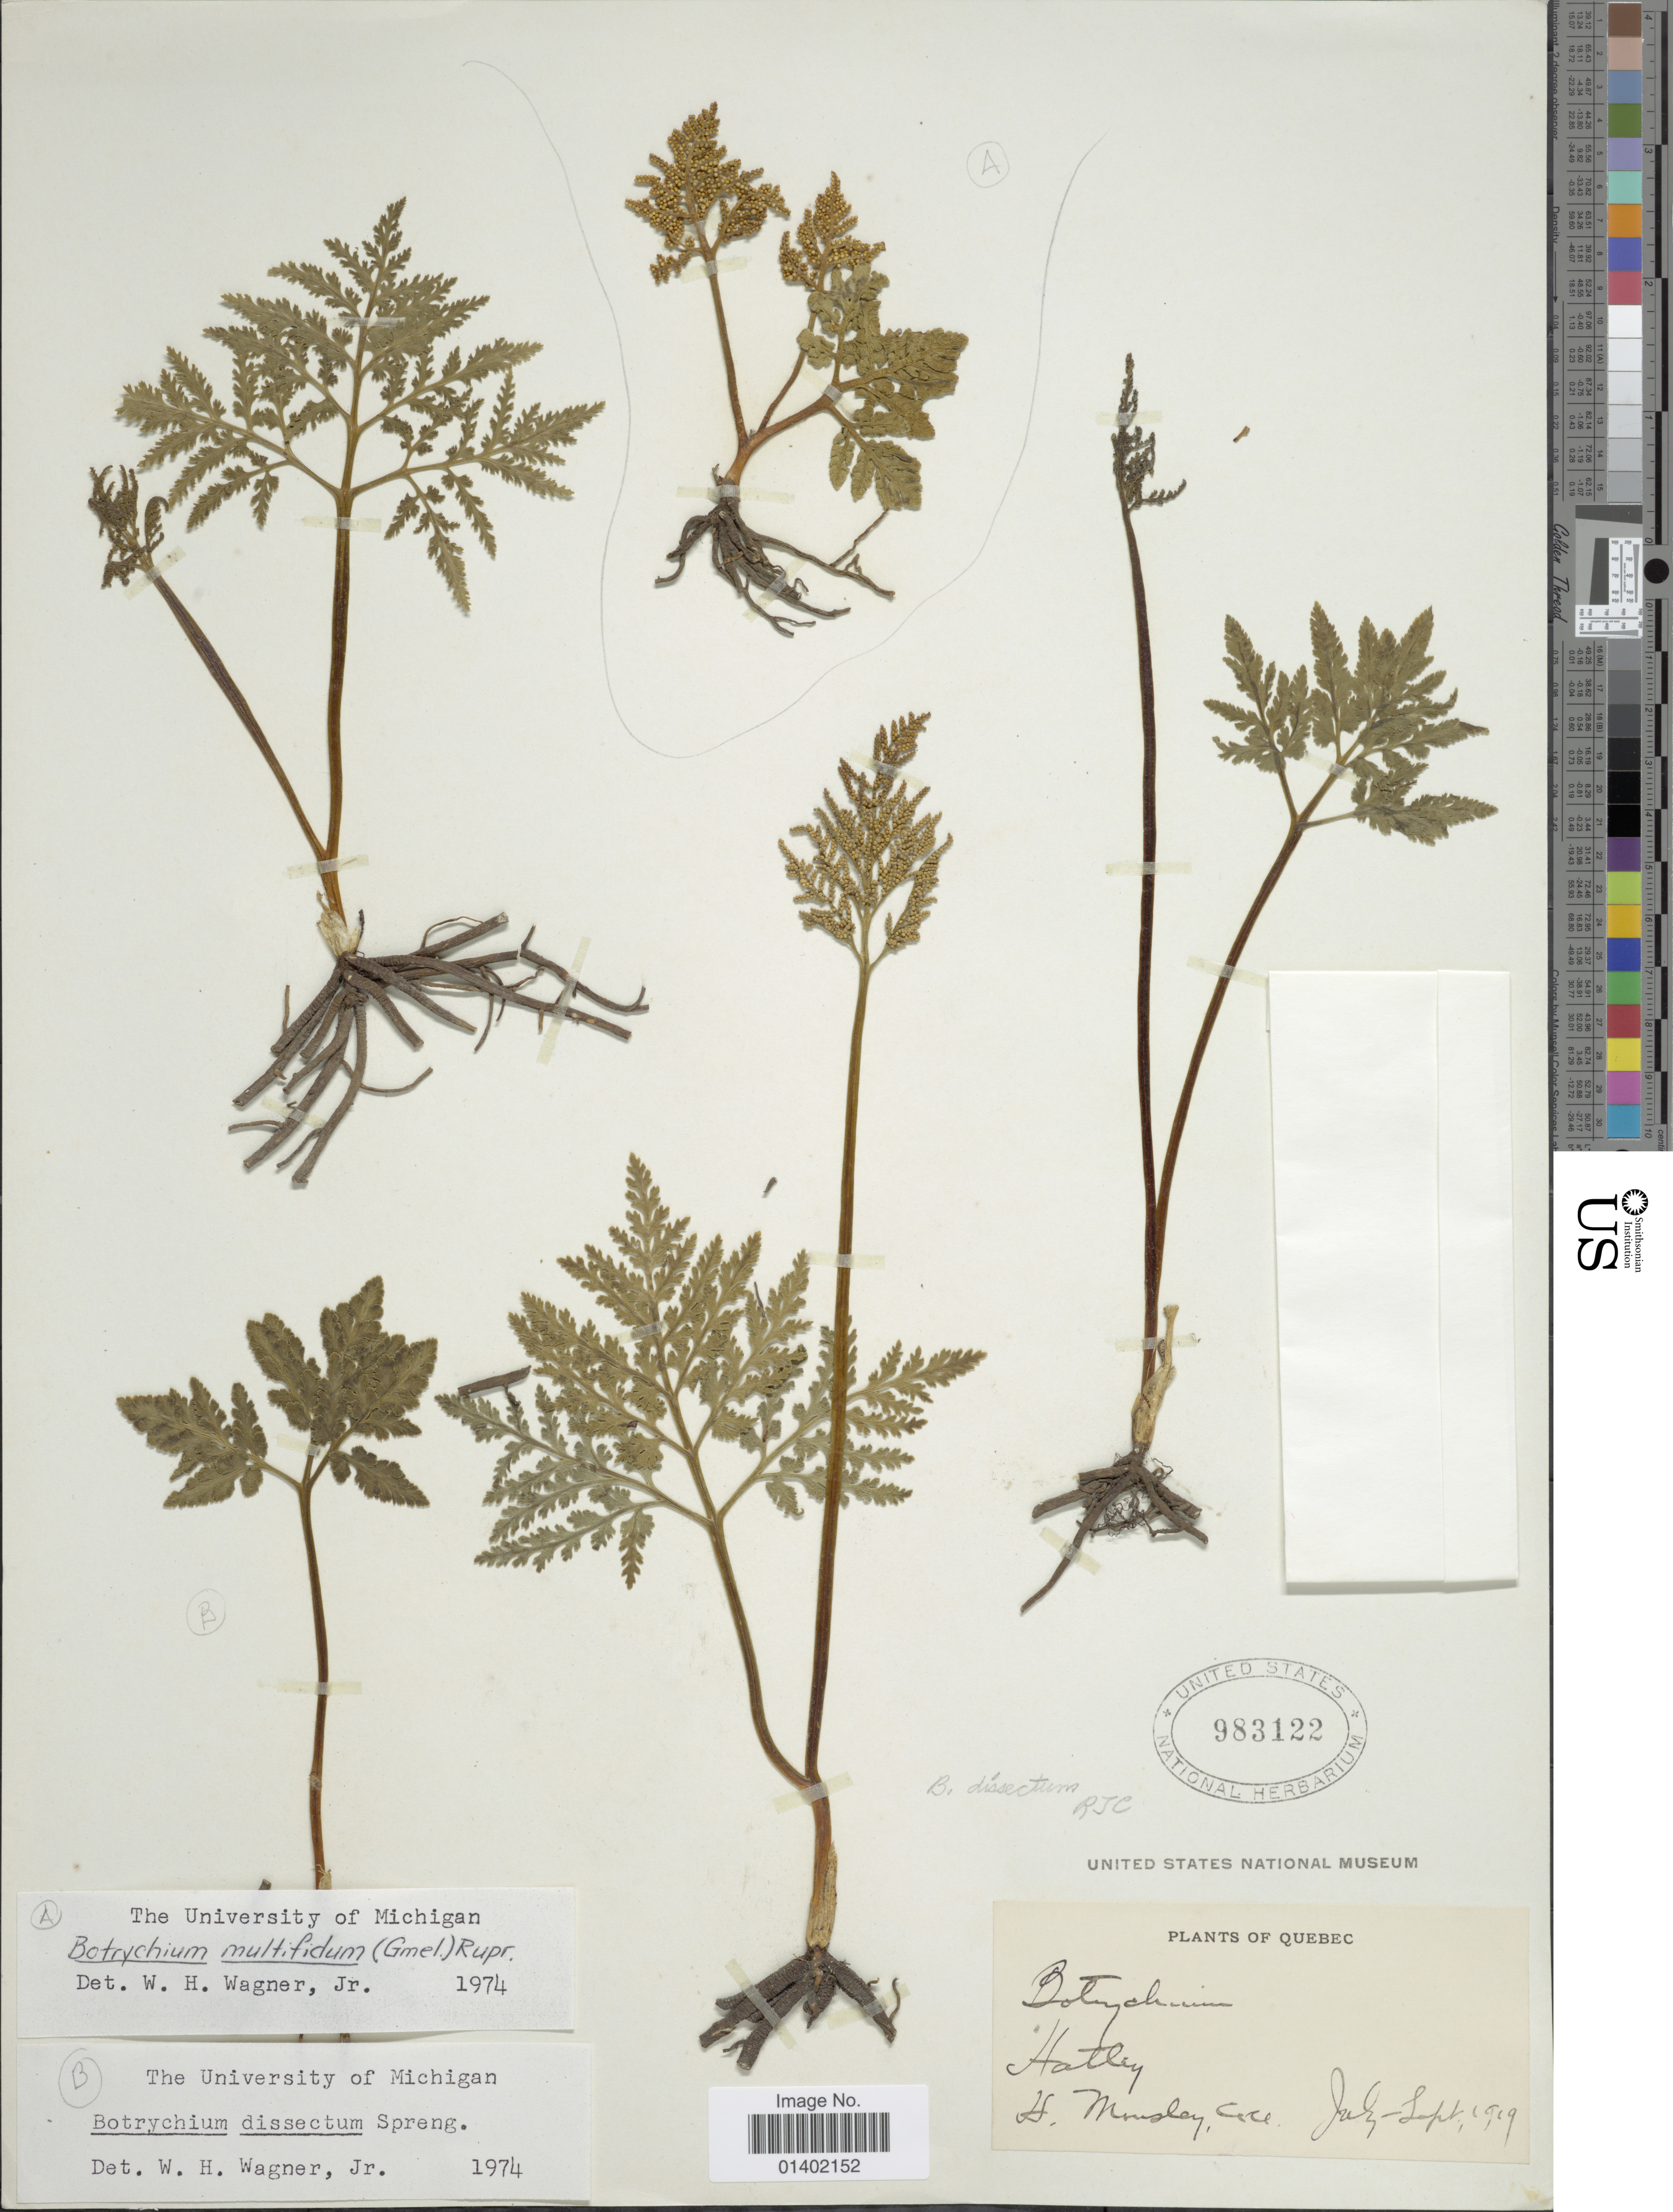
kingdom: Plantae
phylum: Tracheophyta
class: Polypodiopsida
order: Ophioglossales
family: Ophioglossaceae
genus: Botrychium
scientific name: Botrychium multifidum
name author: (J.F. Gmel.) Rupr.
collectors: H. Minsley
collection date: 1919-07/1919-09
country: Canada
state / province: Quebec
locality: Hatley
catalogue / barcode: US 983122